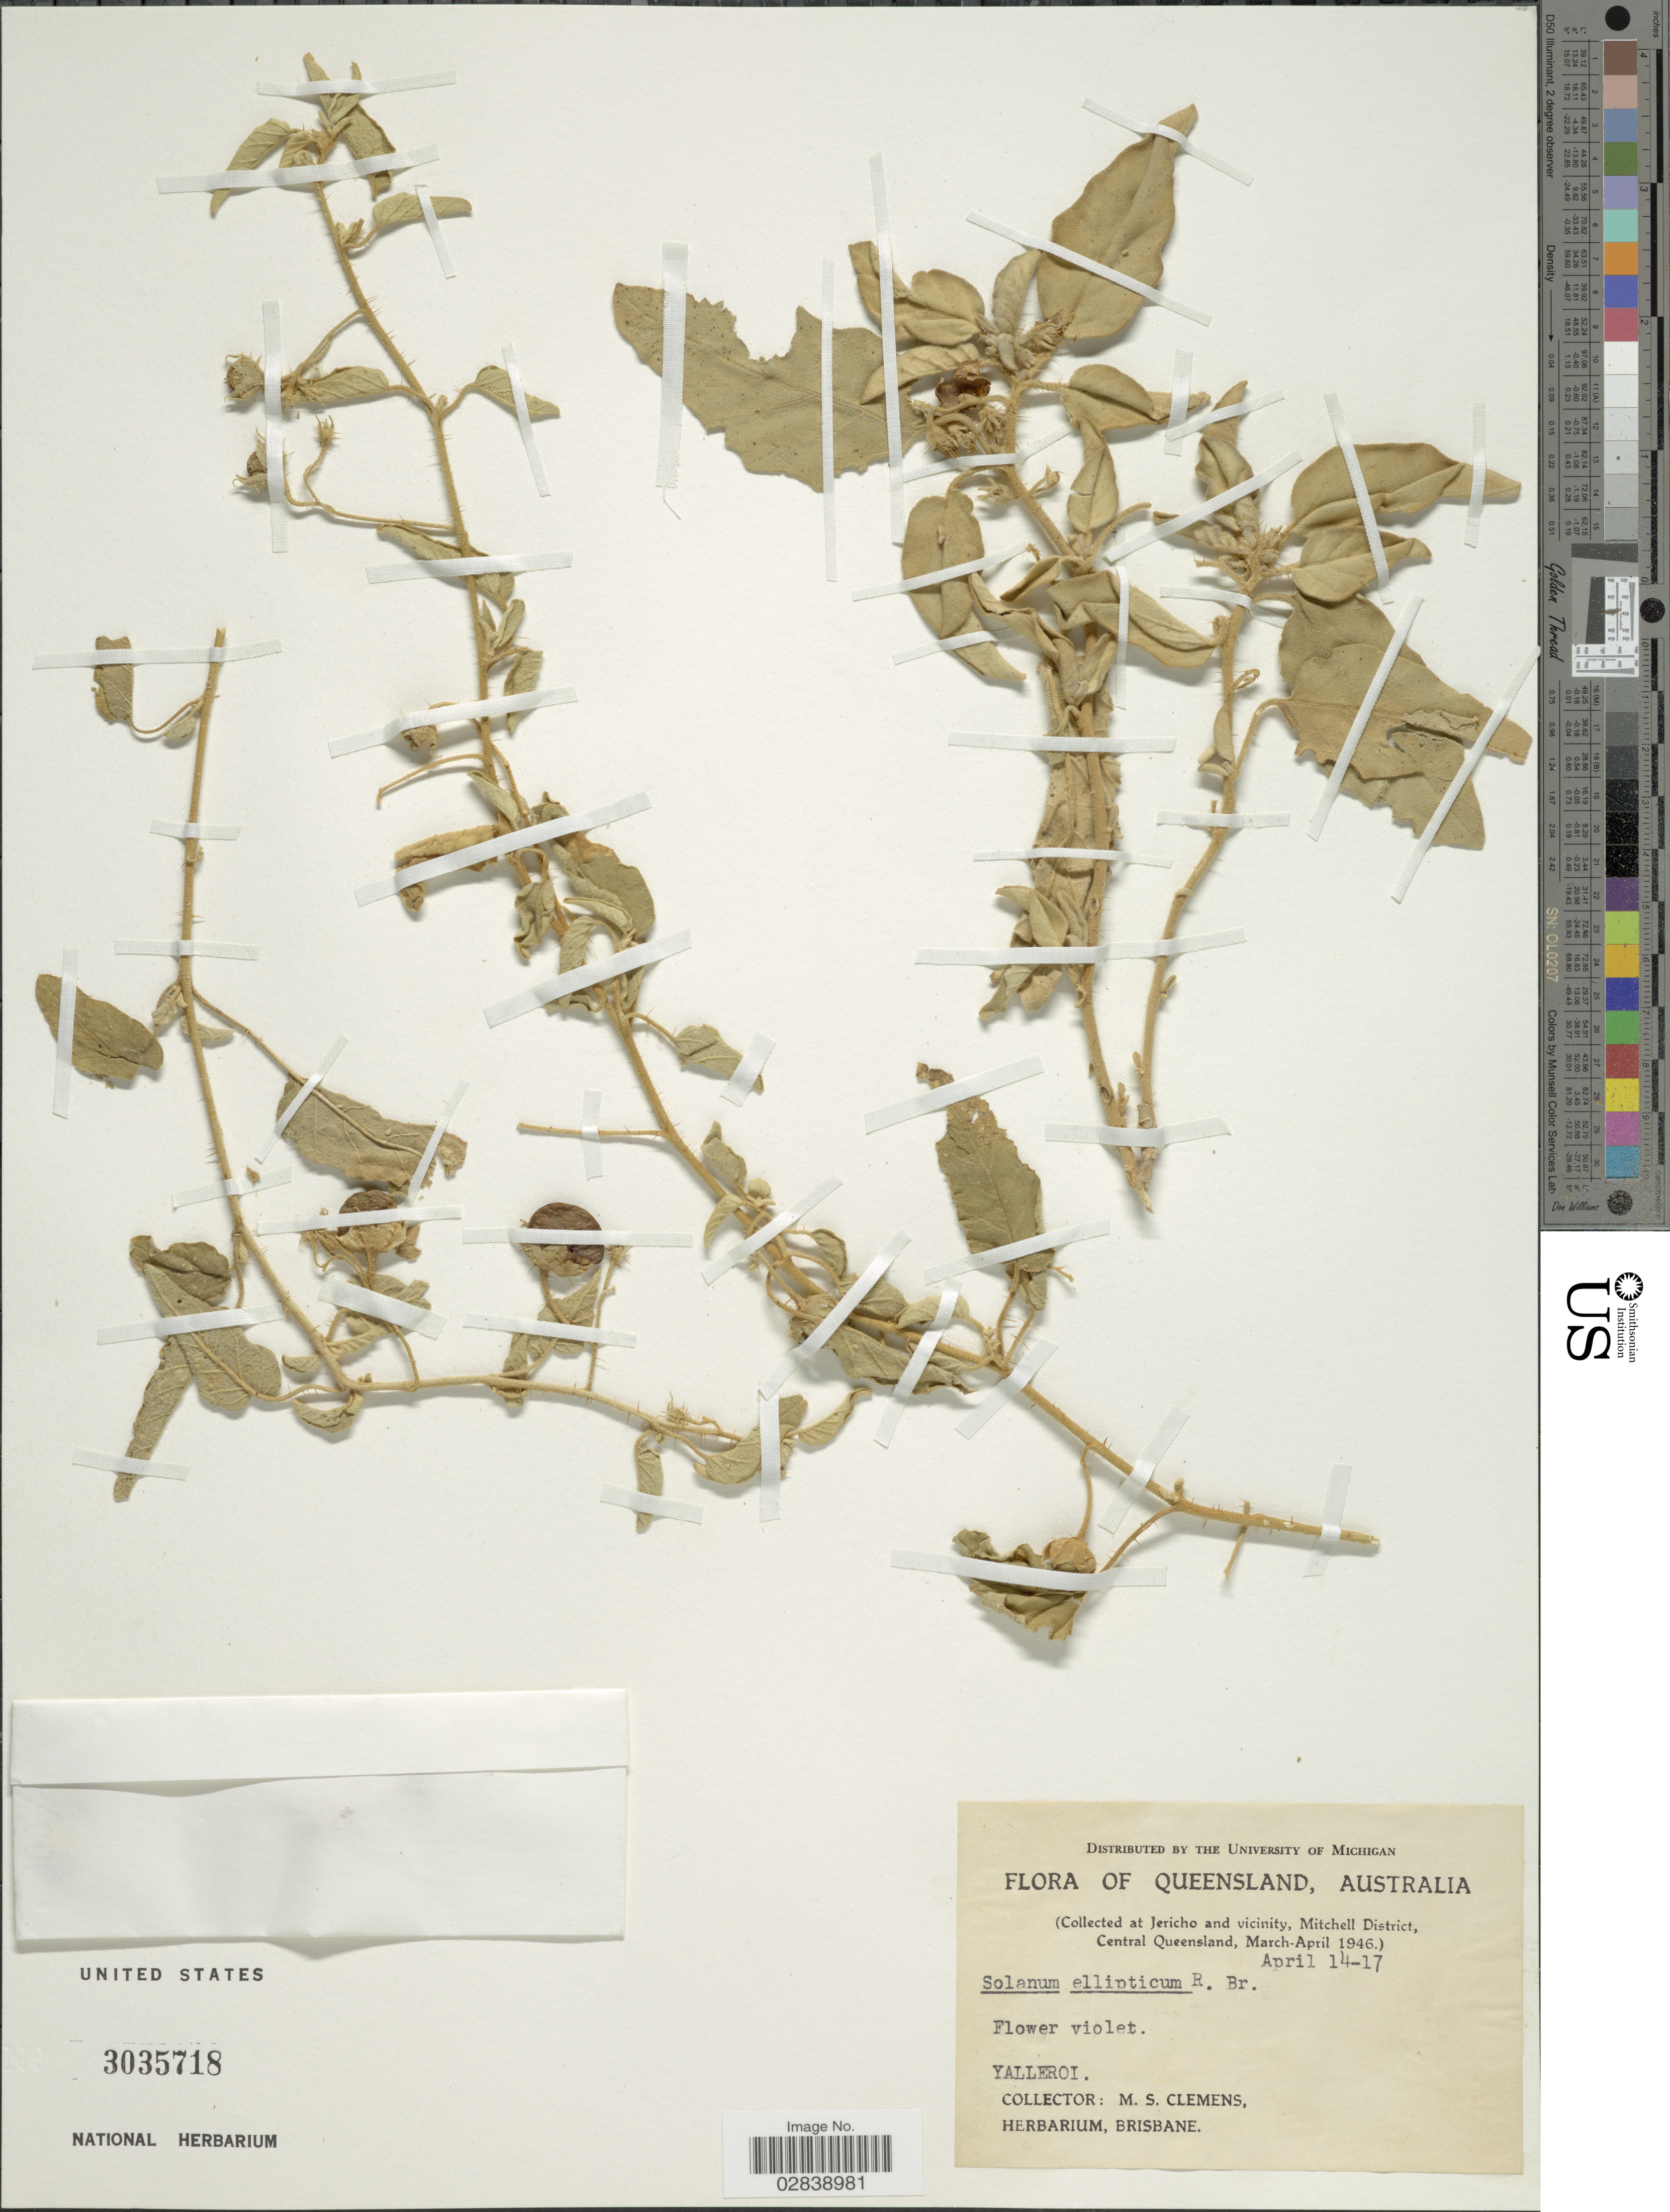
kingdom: Plantae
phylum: Tracheophyta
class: Magnoliopsida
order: Solanales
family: Solanaceae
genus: Solanum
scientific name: Solanum ellipticum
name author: R. Br.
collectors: M. S. Clemens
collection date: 1946-04-14/1946-04-17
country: Australia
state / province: Queensland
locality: Jericho and vicinity, Mitchell District, Central Queensland. Yalleroi.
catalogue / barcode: US 3035718